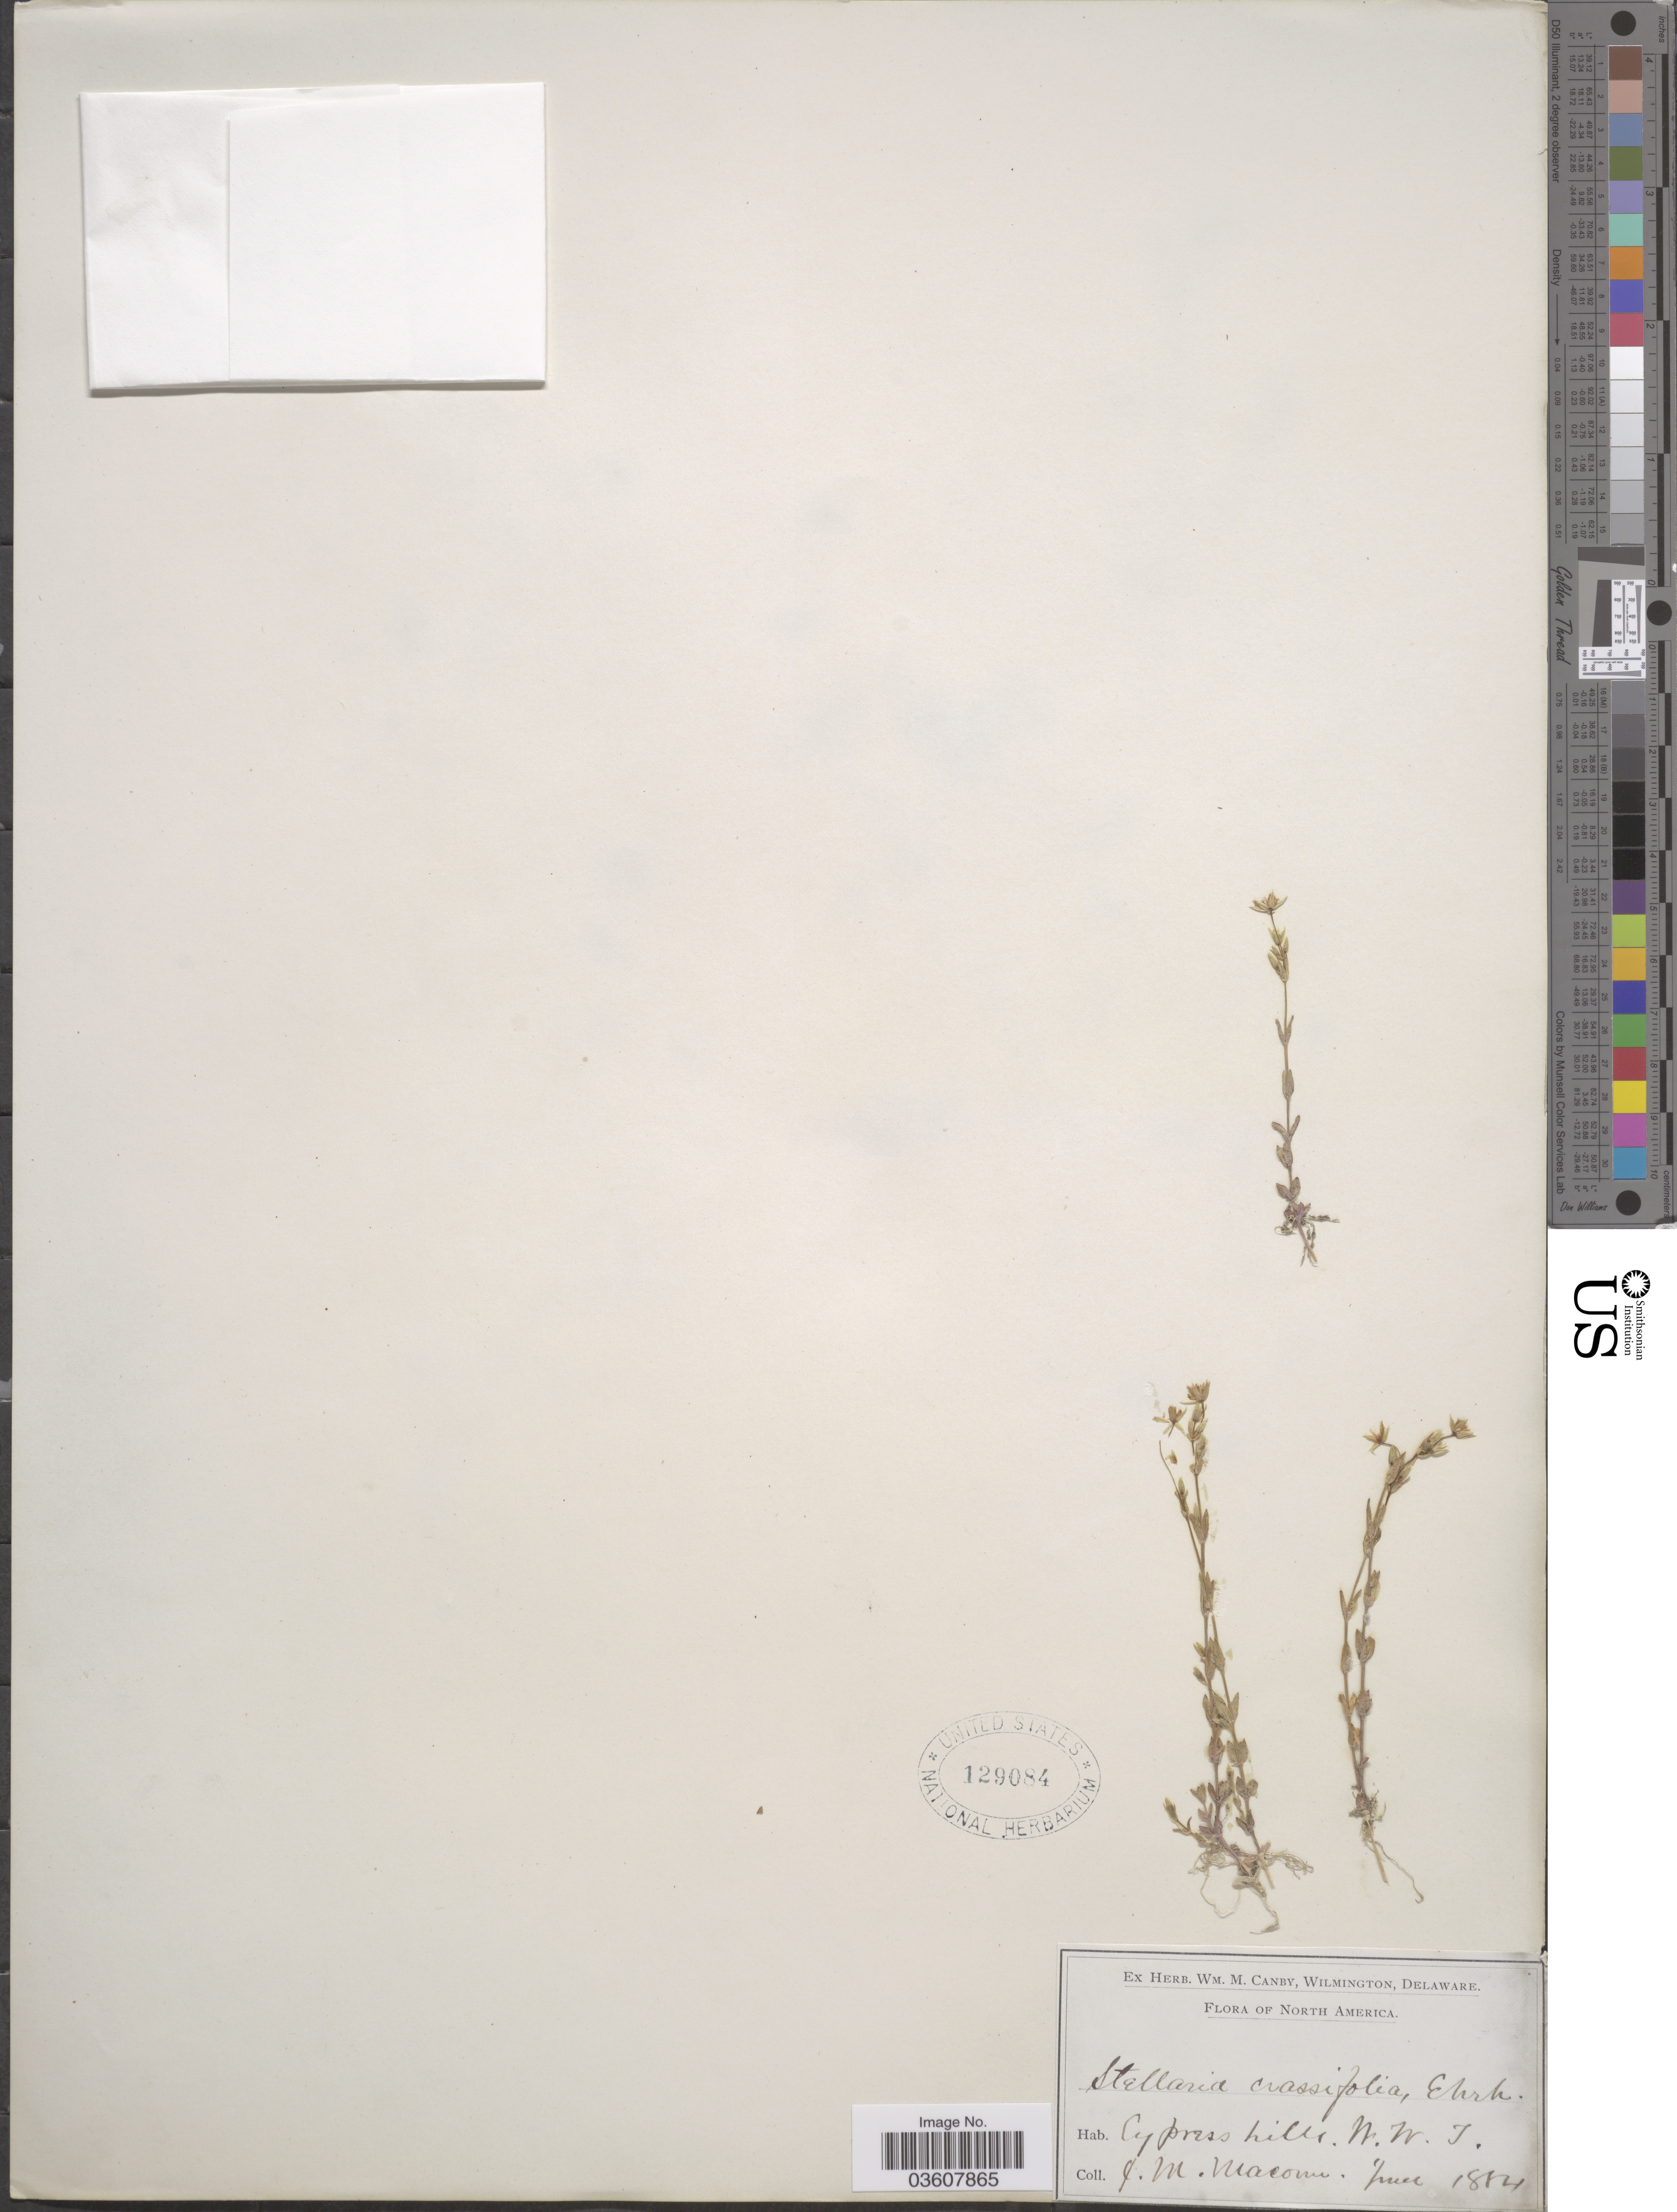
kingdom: Plantae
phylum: Tracheophyta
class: Magnoliopsida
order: Caryophyllales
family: Caryophyllaceae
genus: Stellaria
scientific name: Stellaria crassifolia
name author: Ehrh.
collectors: J. M. Macoun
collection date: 1884-06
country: Canada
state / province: Northwest Territories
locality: Cypress hills.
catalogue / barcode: US 129084